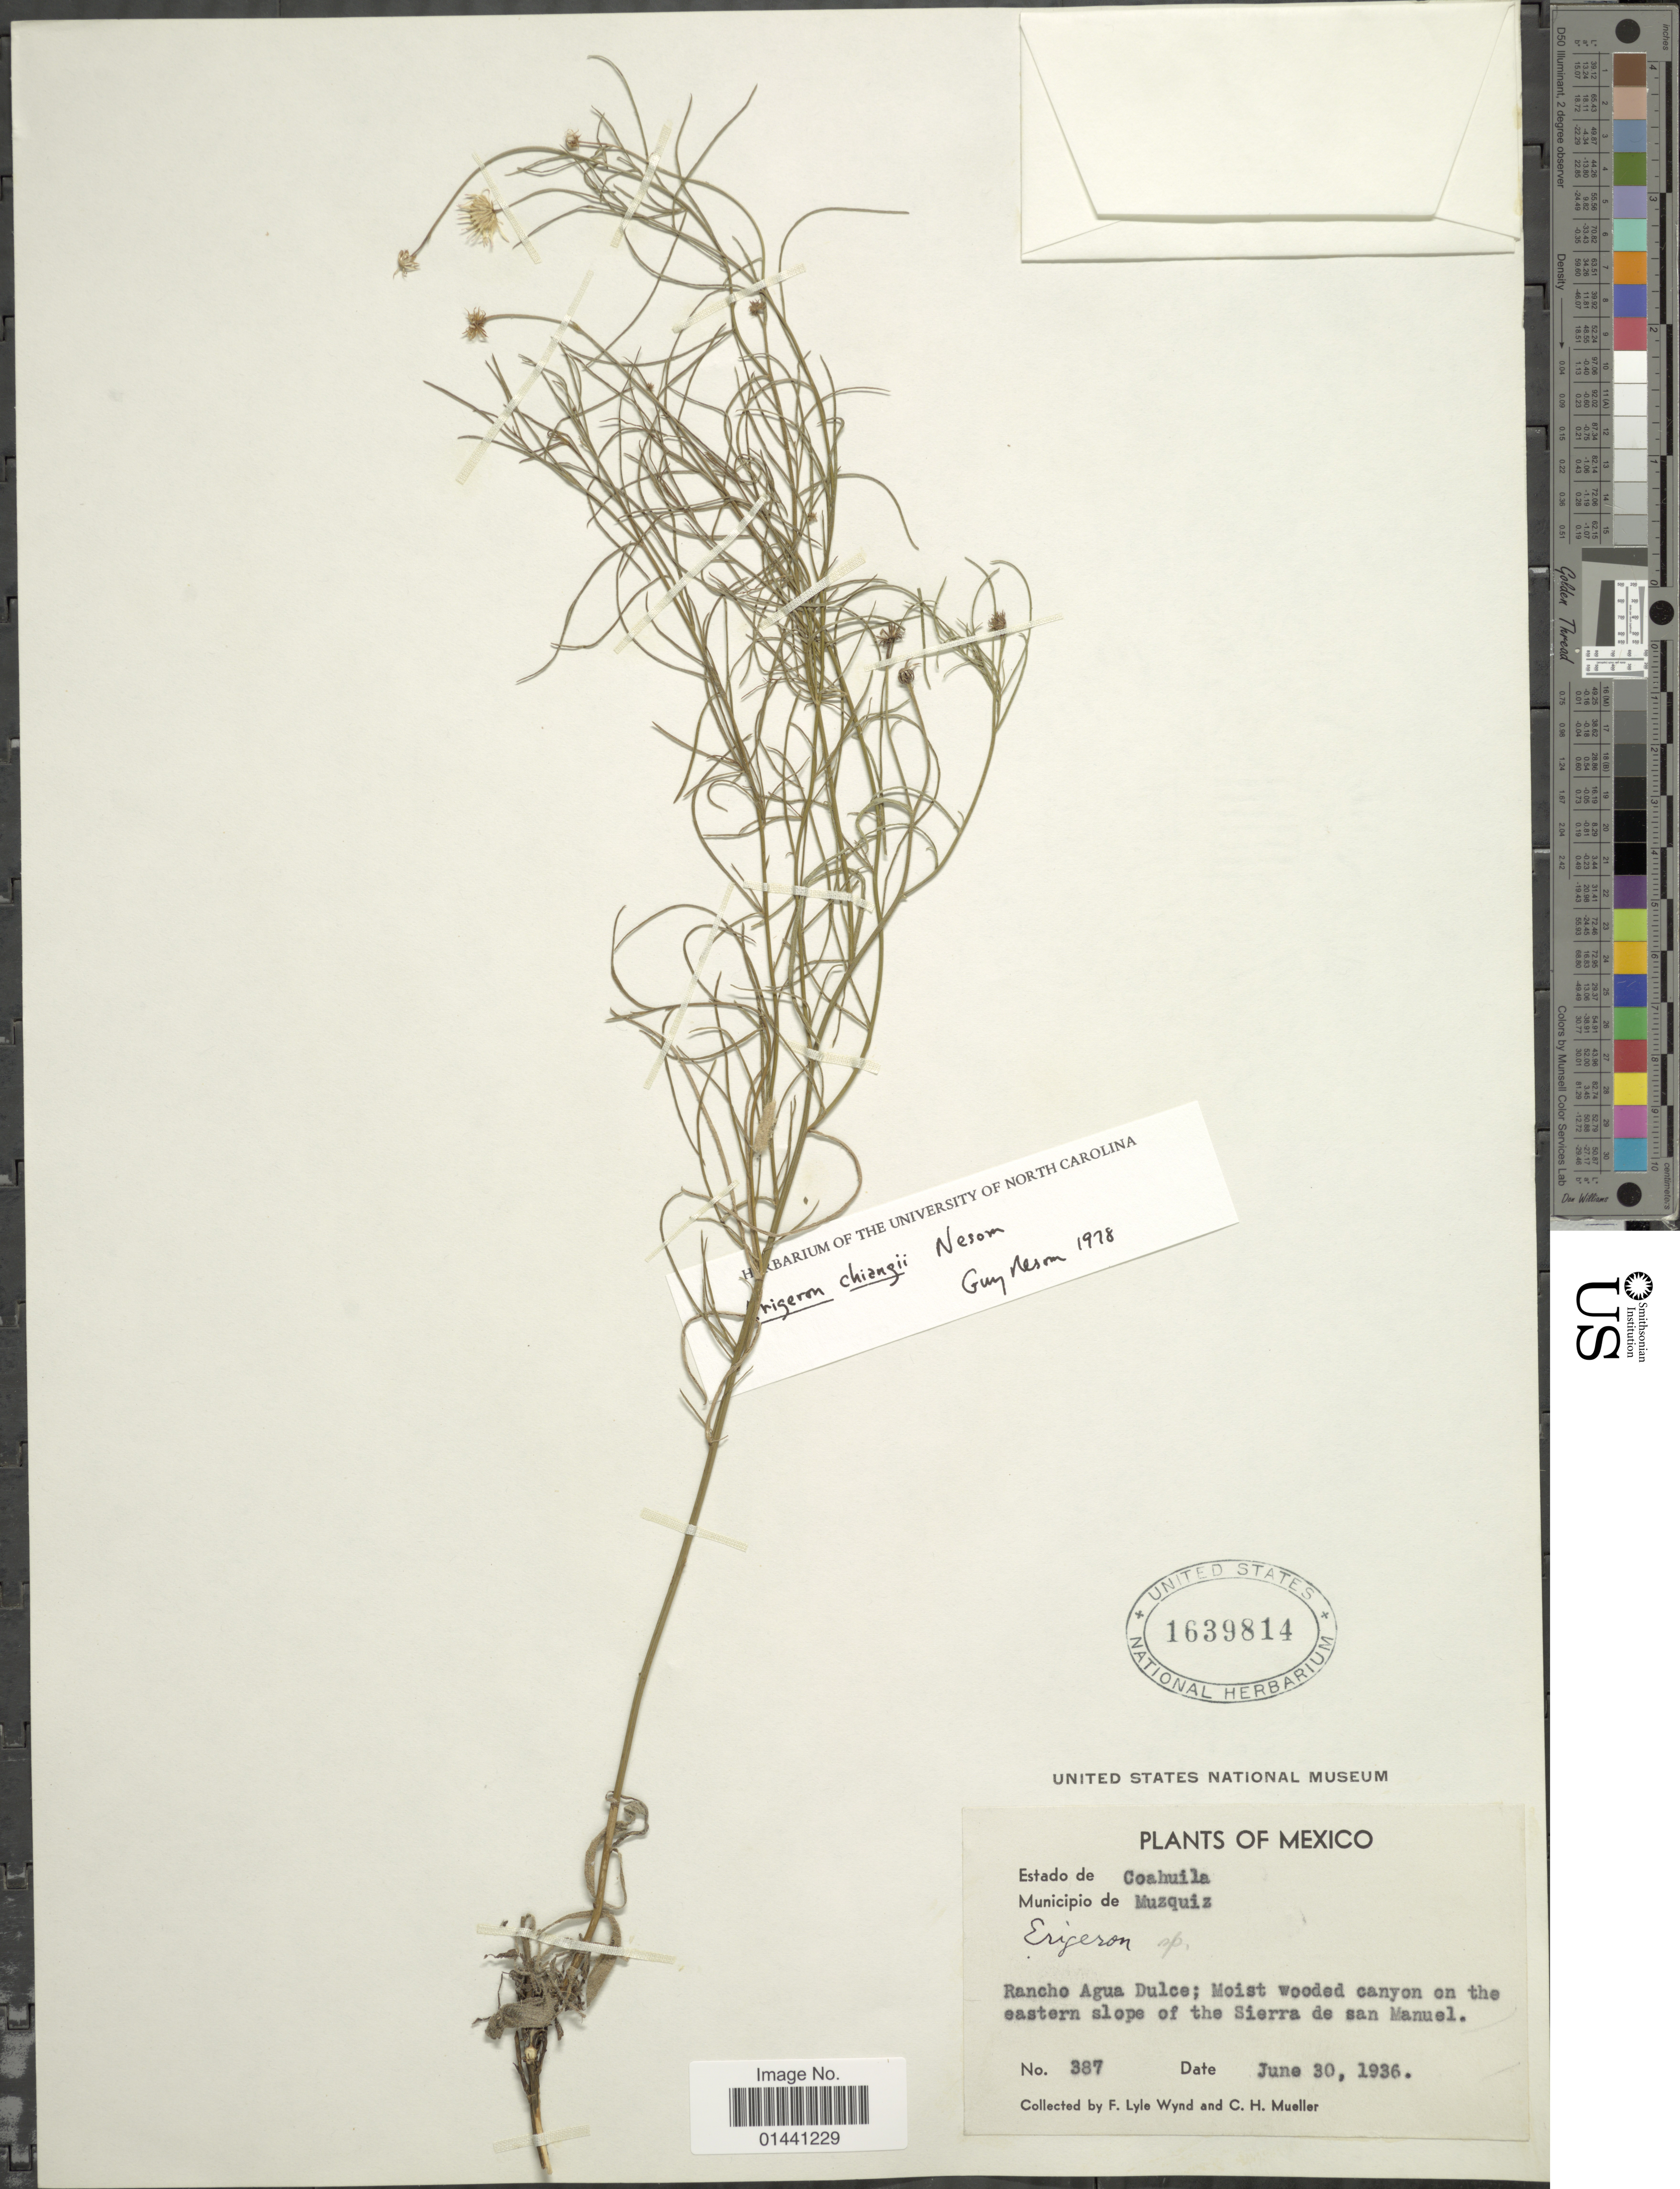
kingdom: Plantae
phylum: Tracheophyta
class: Magnoliopsida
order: Asterales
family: Asteraceae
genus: Erigeron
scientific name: Erigeron chiangii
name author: G.L. Nesom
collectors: F. L. Wynd & C. H. Mueller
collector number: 387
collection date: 1936-06-30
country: Mexico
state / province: Coahuila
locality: Municipio de Muzquiz, Rancho Agua Dulce; moist wooded canyon on the eastern slope of the Sierra De San Manuel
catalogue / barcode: US 1639814